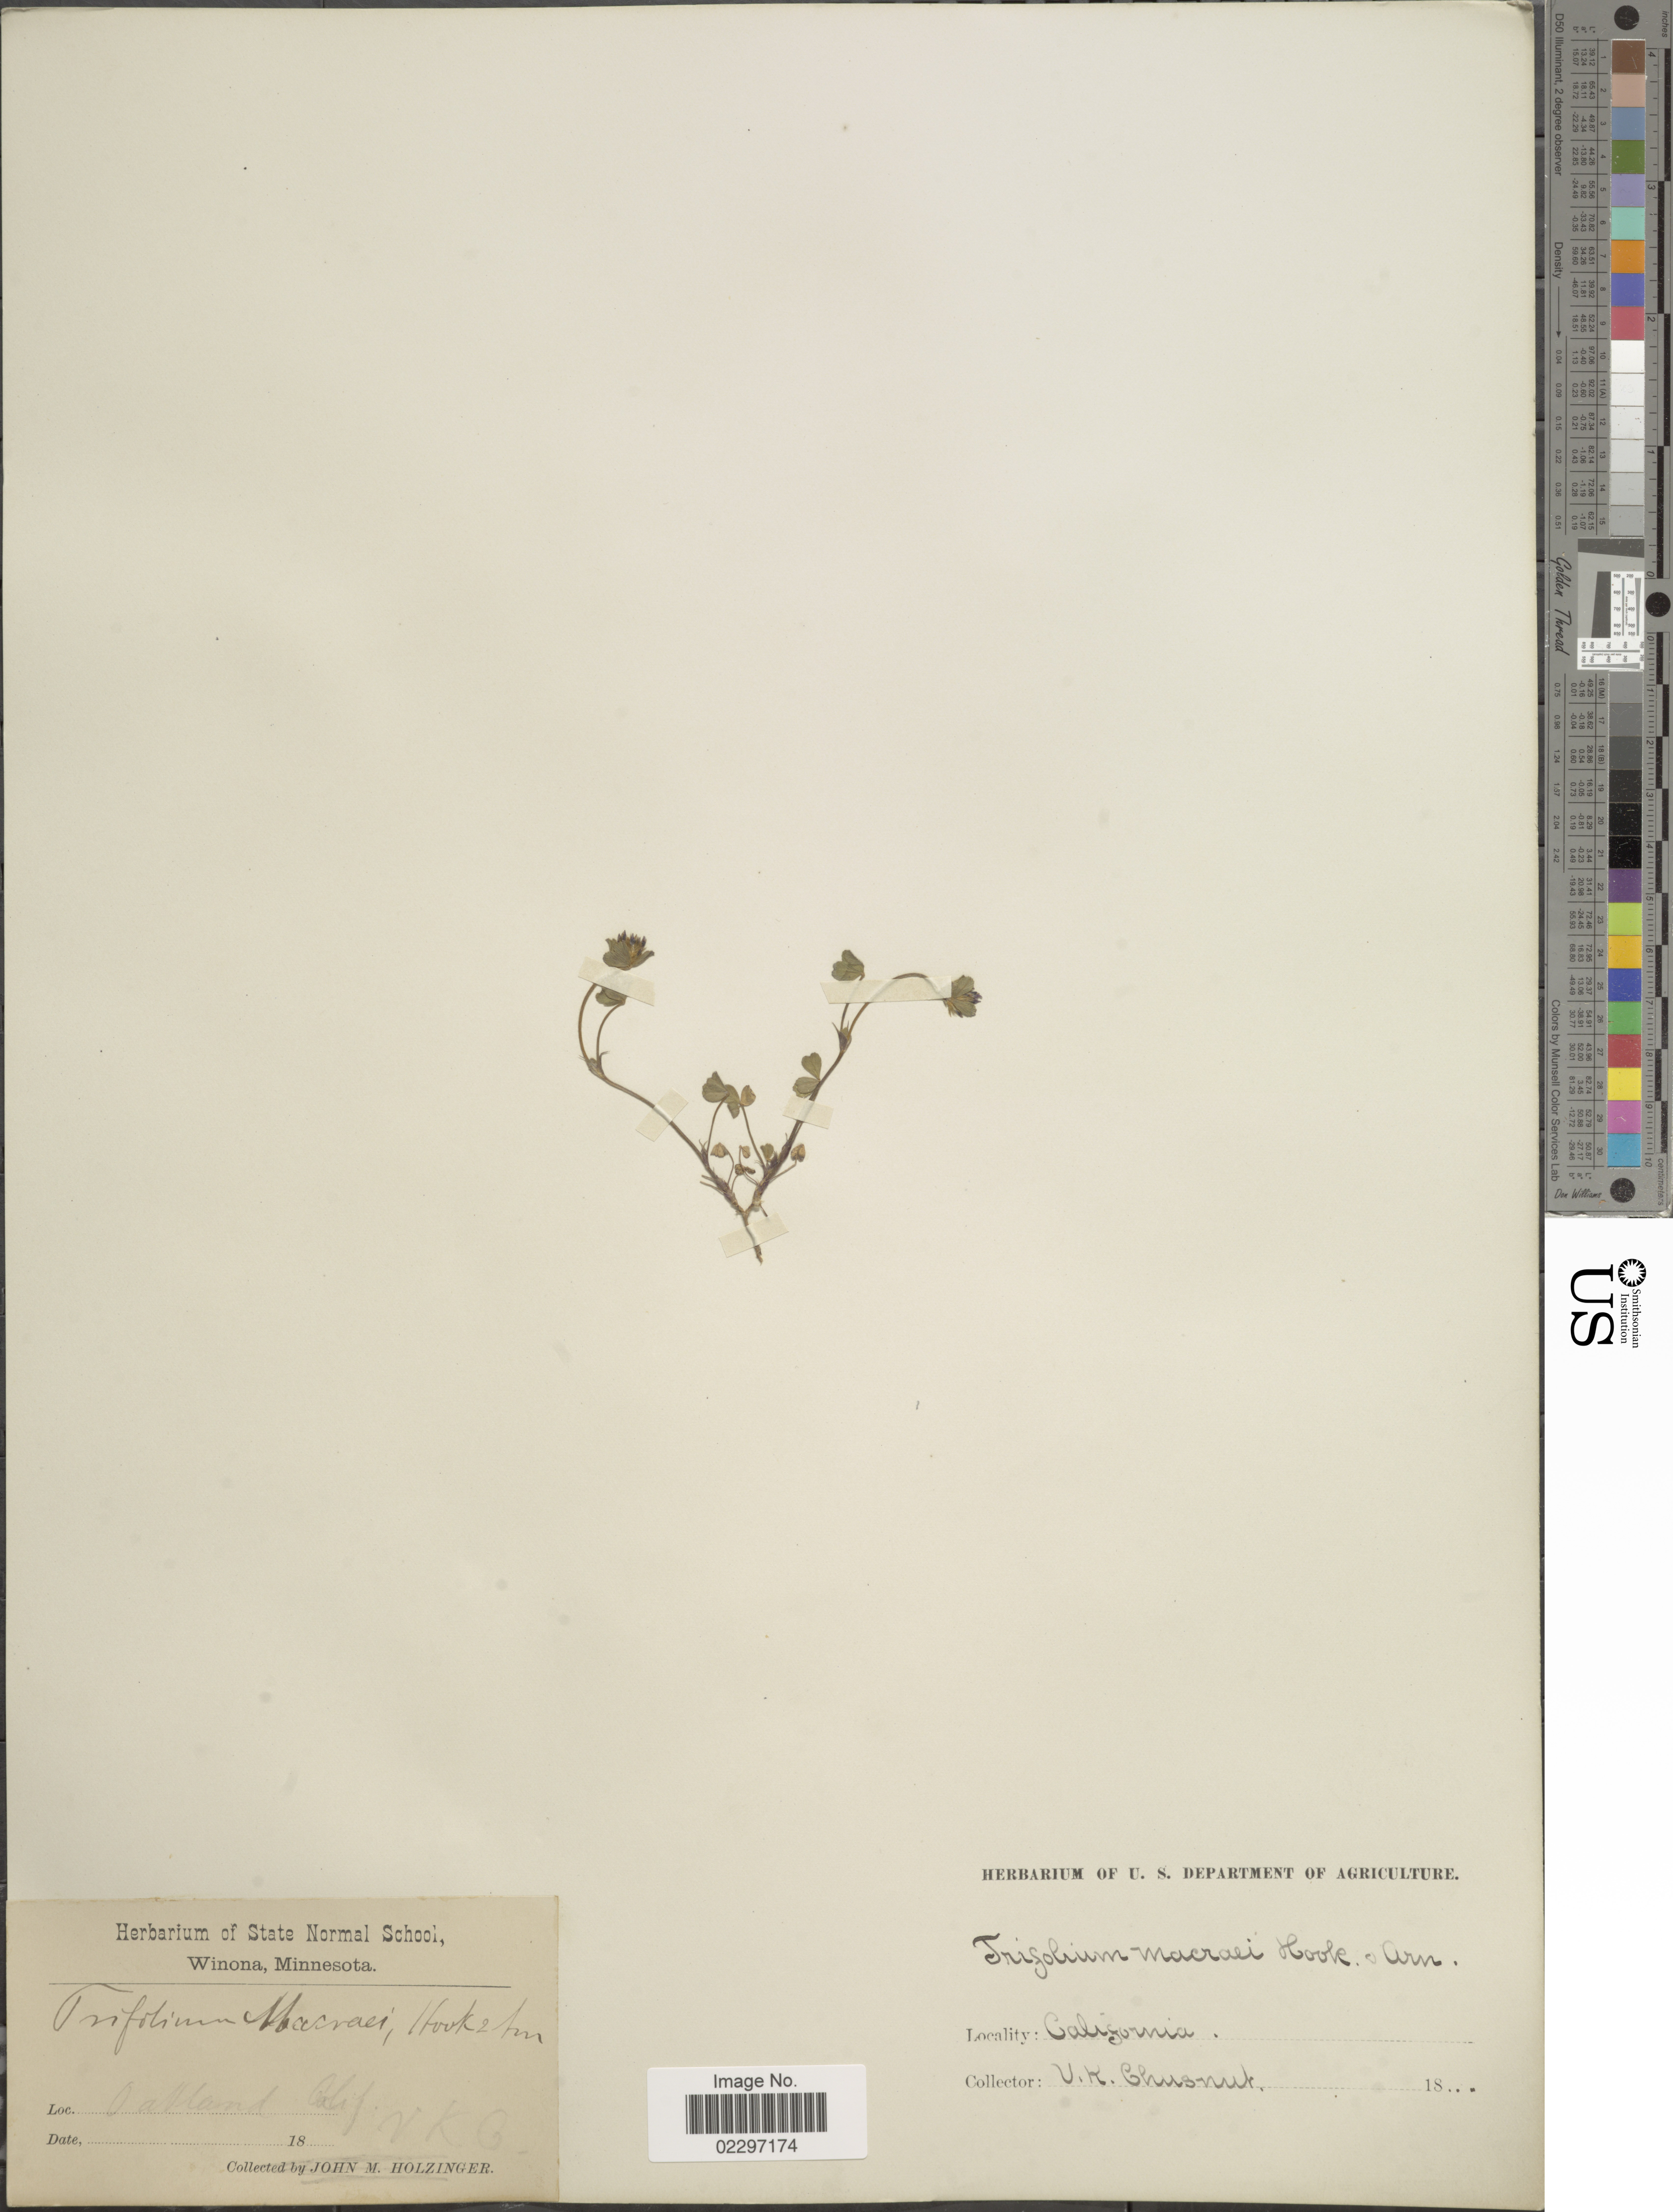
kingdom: Plantae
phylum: Tracheophyta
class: Magnoliopsida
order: Fabales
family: Fabaceae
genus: Trifolium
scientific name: Trifolium macraei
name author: Hook. & Arn.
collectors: V. Chesnut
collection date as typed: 18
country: United States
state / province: California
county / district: Alameda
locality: Oakland, Calif.